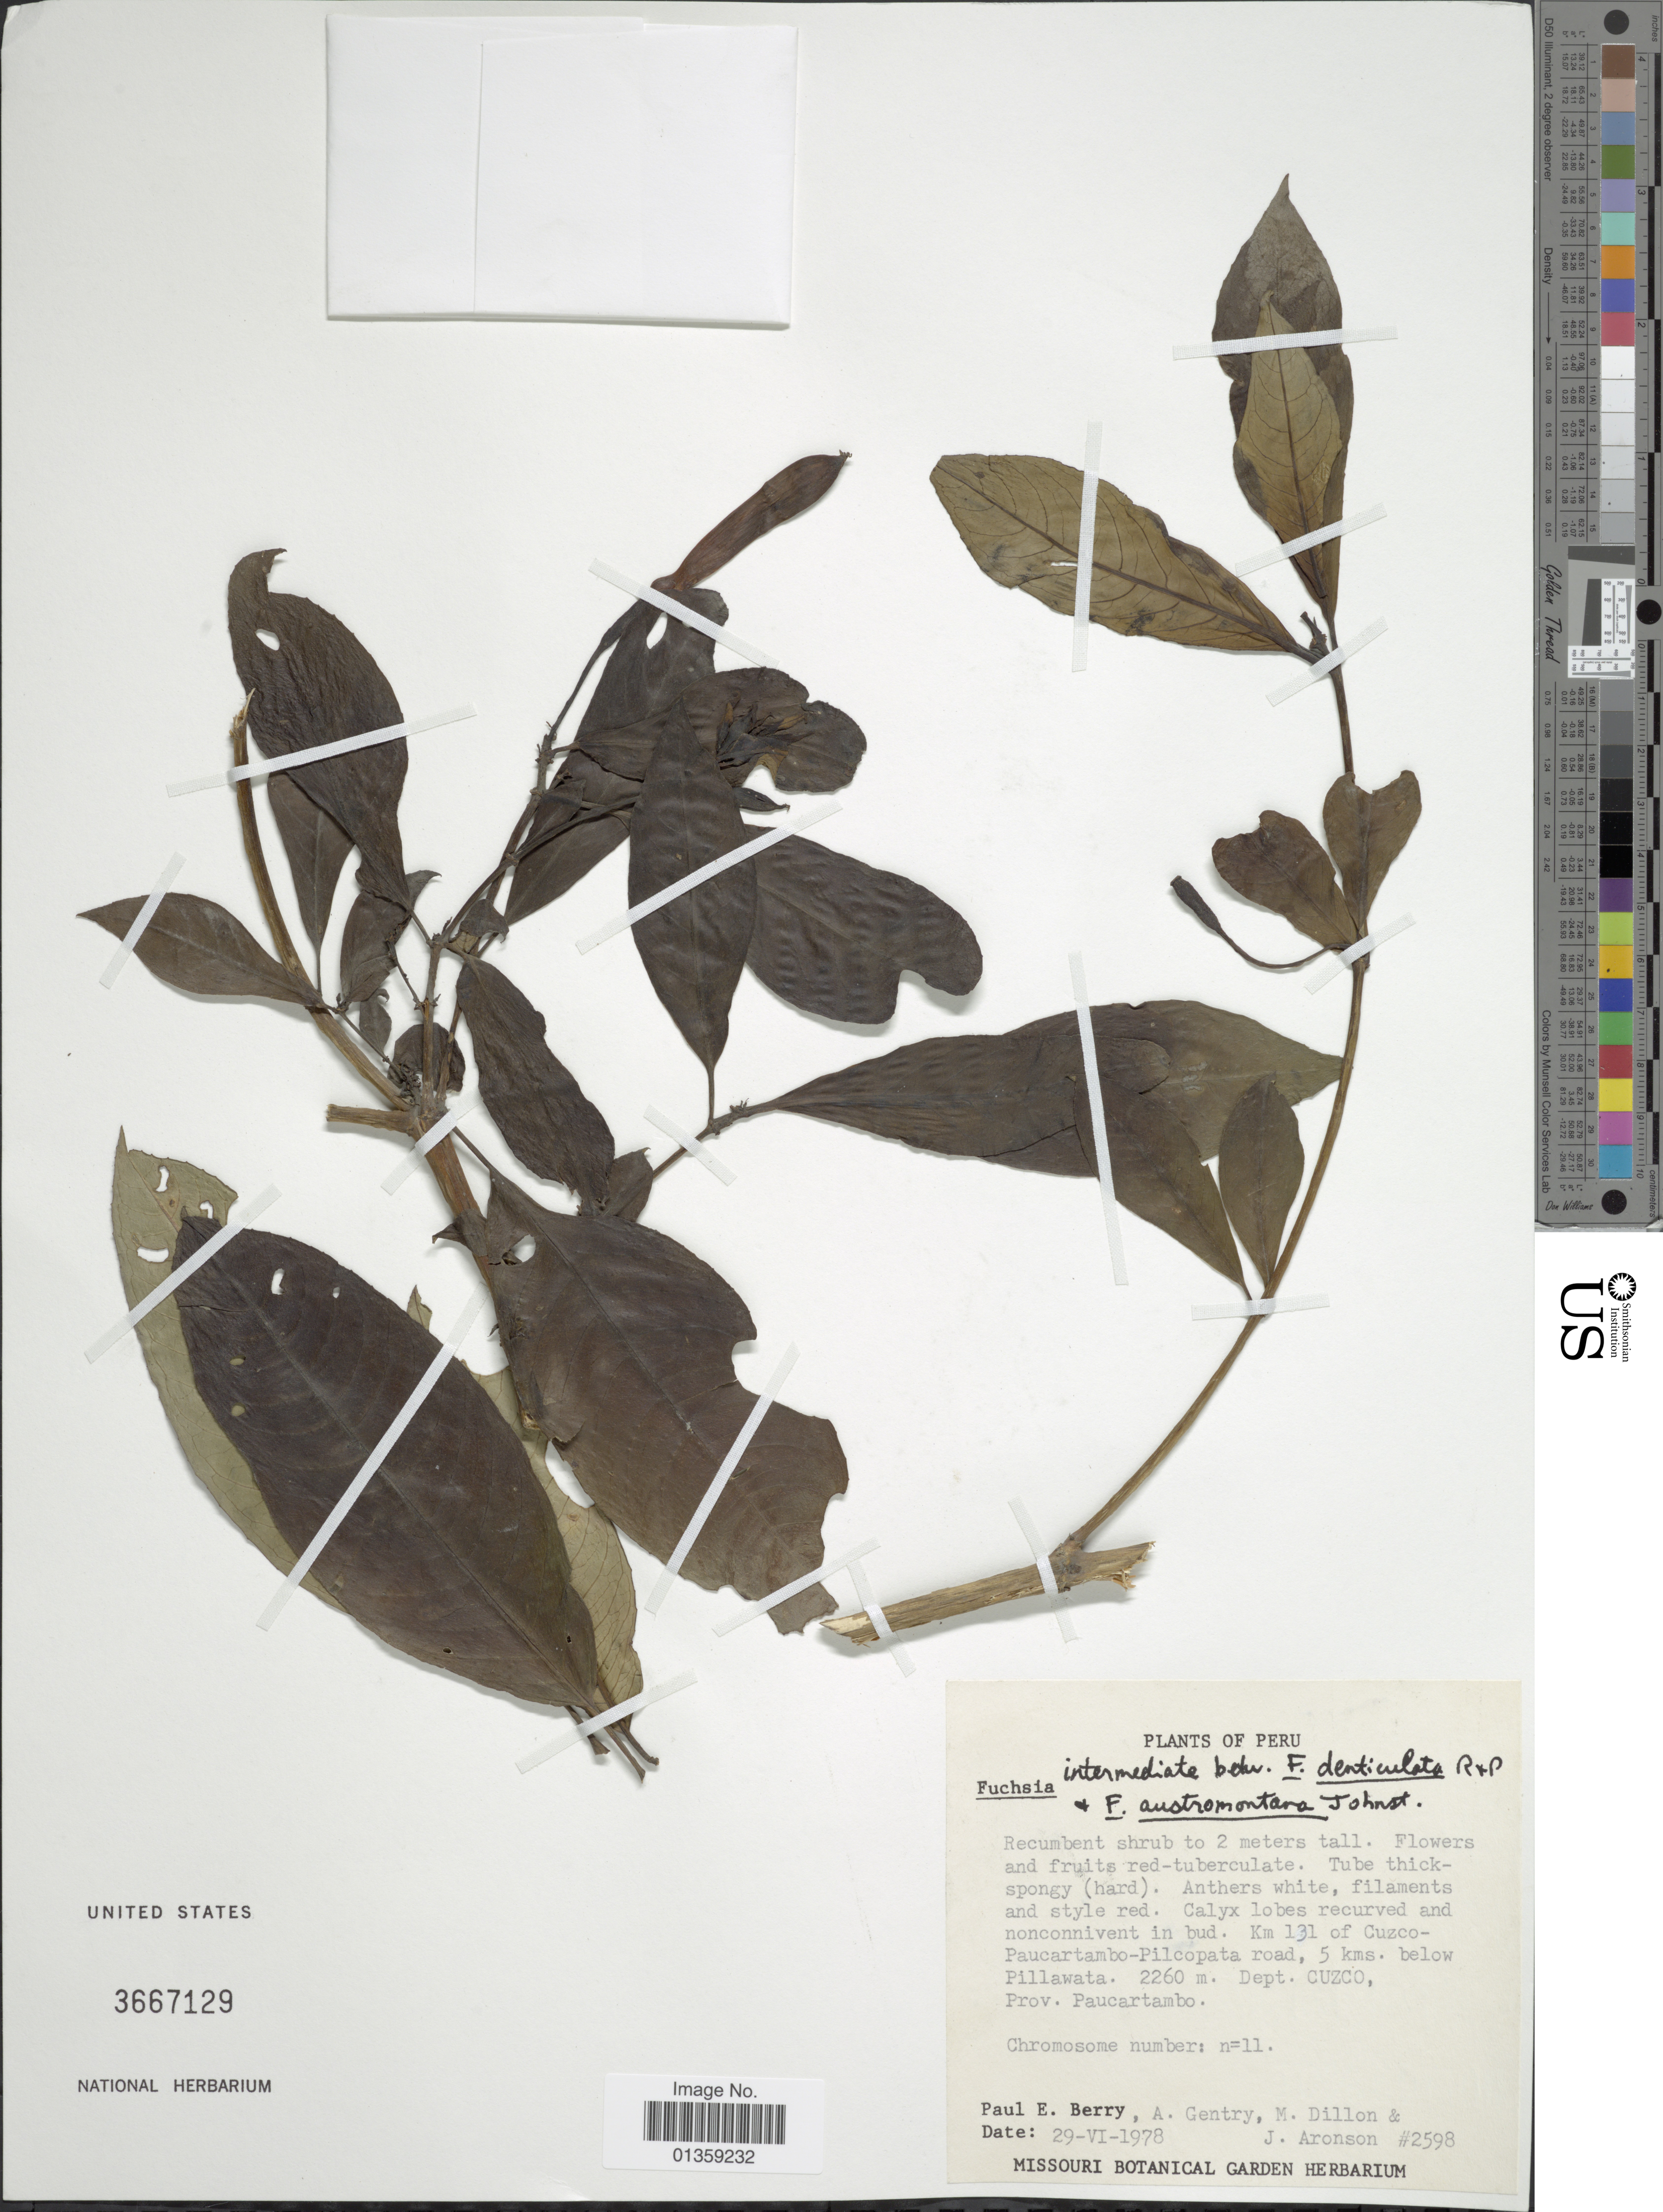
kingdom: Plantae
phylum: Tracheophyta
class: Magnoliopsida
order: Myrtales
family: Onagraceae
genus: Fuchsia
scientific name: Fuchsia austromontana x F. denticulata Ruiz & Pav.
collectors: P. E. Berry, A. H. Gentry, M. O. Dillon & J. Aronson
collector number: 2598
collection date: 1978-06-29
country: Peru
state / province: Cusco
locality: Km 131 of Cuszo-Paucartambo - Pilcopata road, 5 kms. below Pillawata, Prov. Paucartambo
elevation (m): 2260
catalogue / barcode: US 3667129